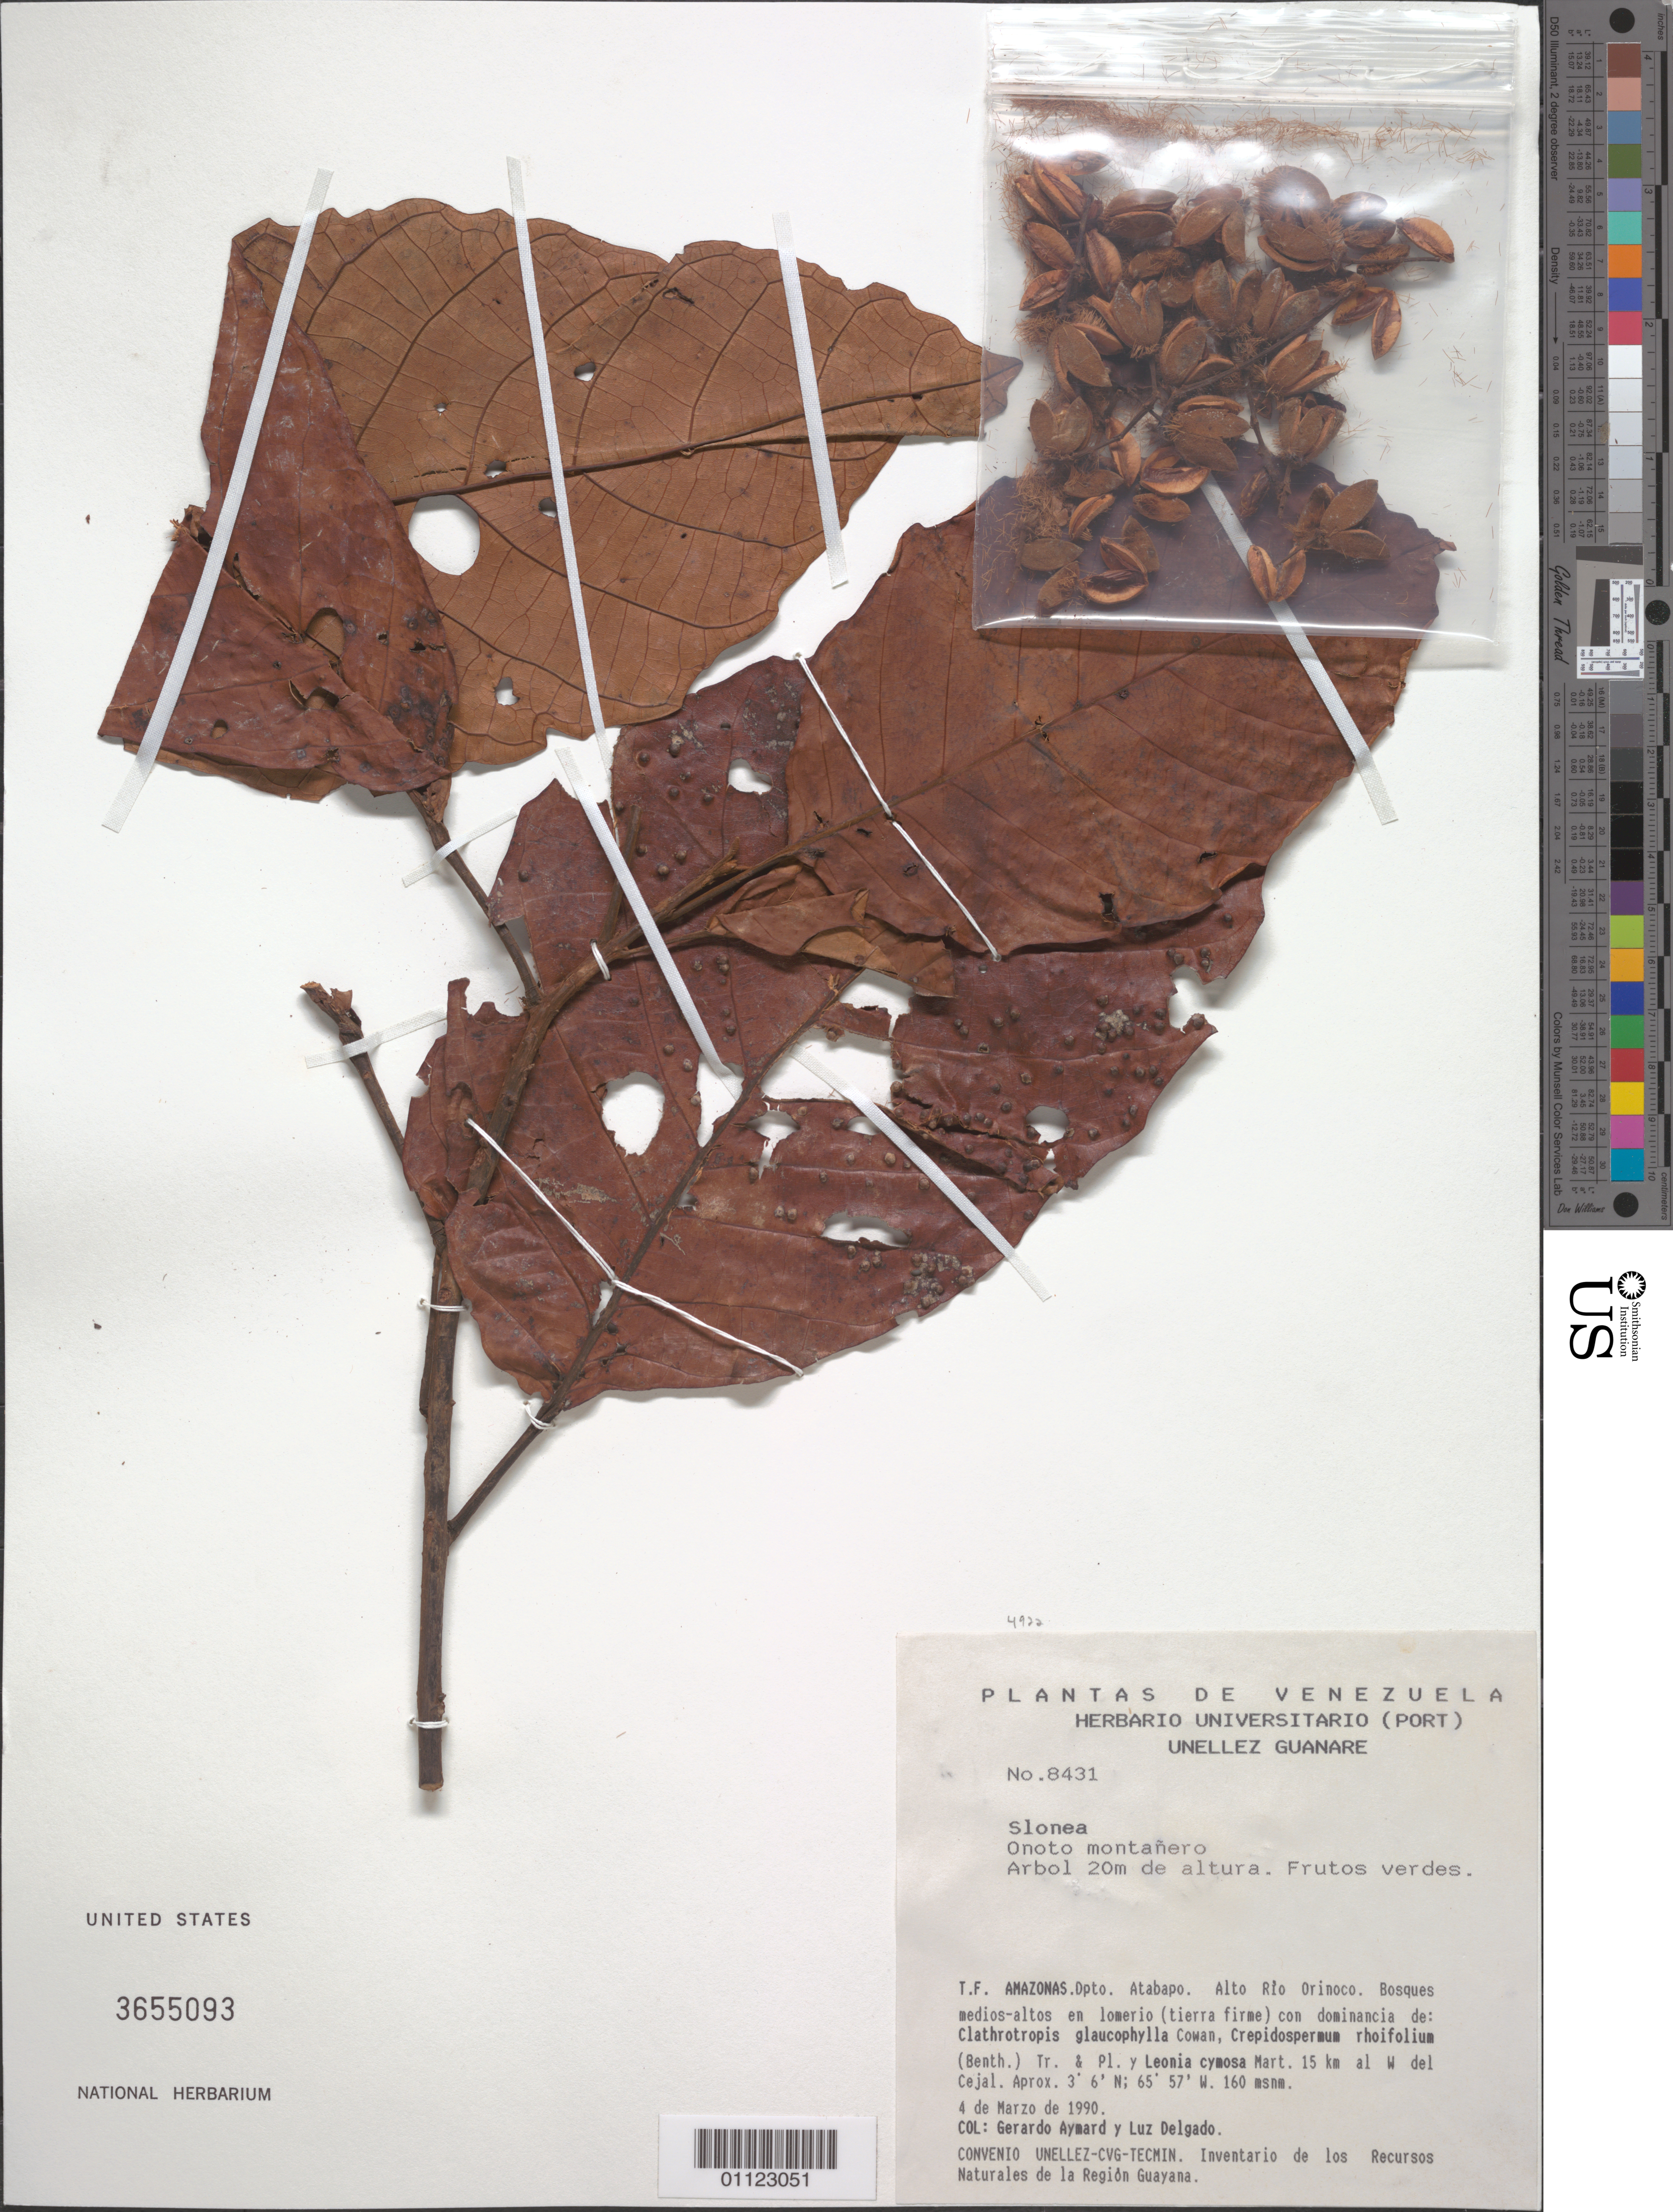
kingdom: Plantae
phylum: Tracheophyta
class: Magnoliopsida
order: Oxalidales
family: Elaeocarpaceae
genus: Sloanea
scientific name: Sloanea sp.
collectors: G. A. Aymard & L. Delgado V.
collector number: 8431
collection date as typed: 4 de Marzo de 1990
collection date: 1990-03-04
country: Venezuela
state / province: Amazonas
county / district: Atabapo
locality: Alto Rio Orinoco. 15 km al W del Cejal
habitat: Bosques medios-altos en lomerio (tierra firme) con dominancia de: Clathotropis glaucophylla Cowan, Crepidospermum rhoifolium (Benth.) Tr. & Pl., y Leonia cymosa Mart.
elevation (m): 160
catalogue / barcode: US 3655093